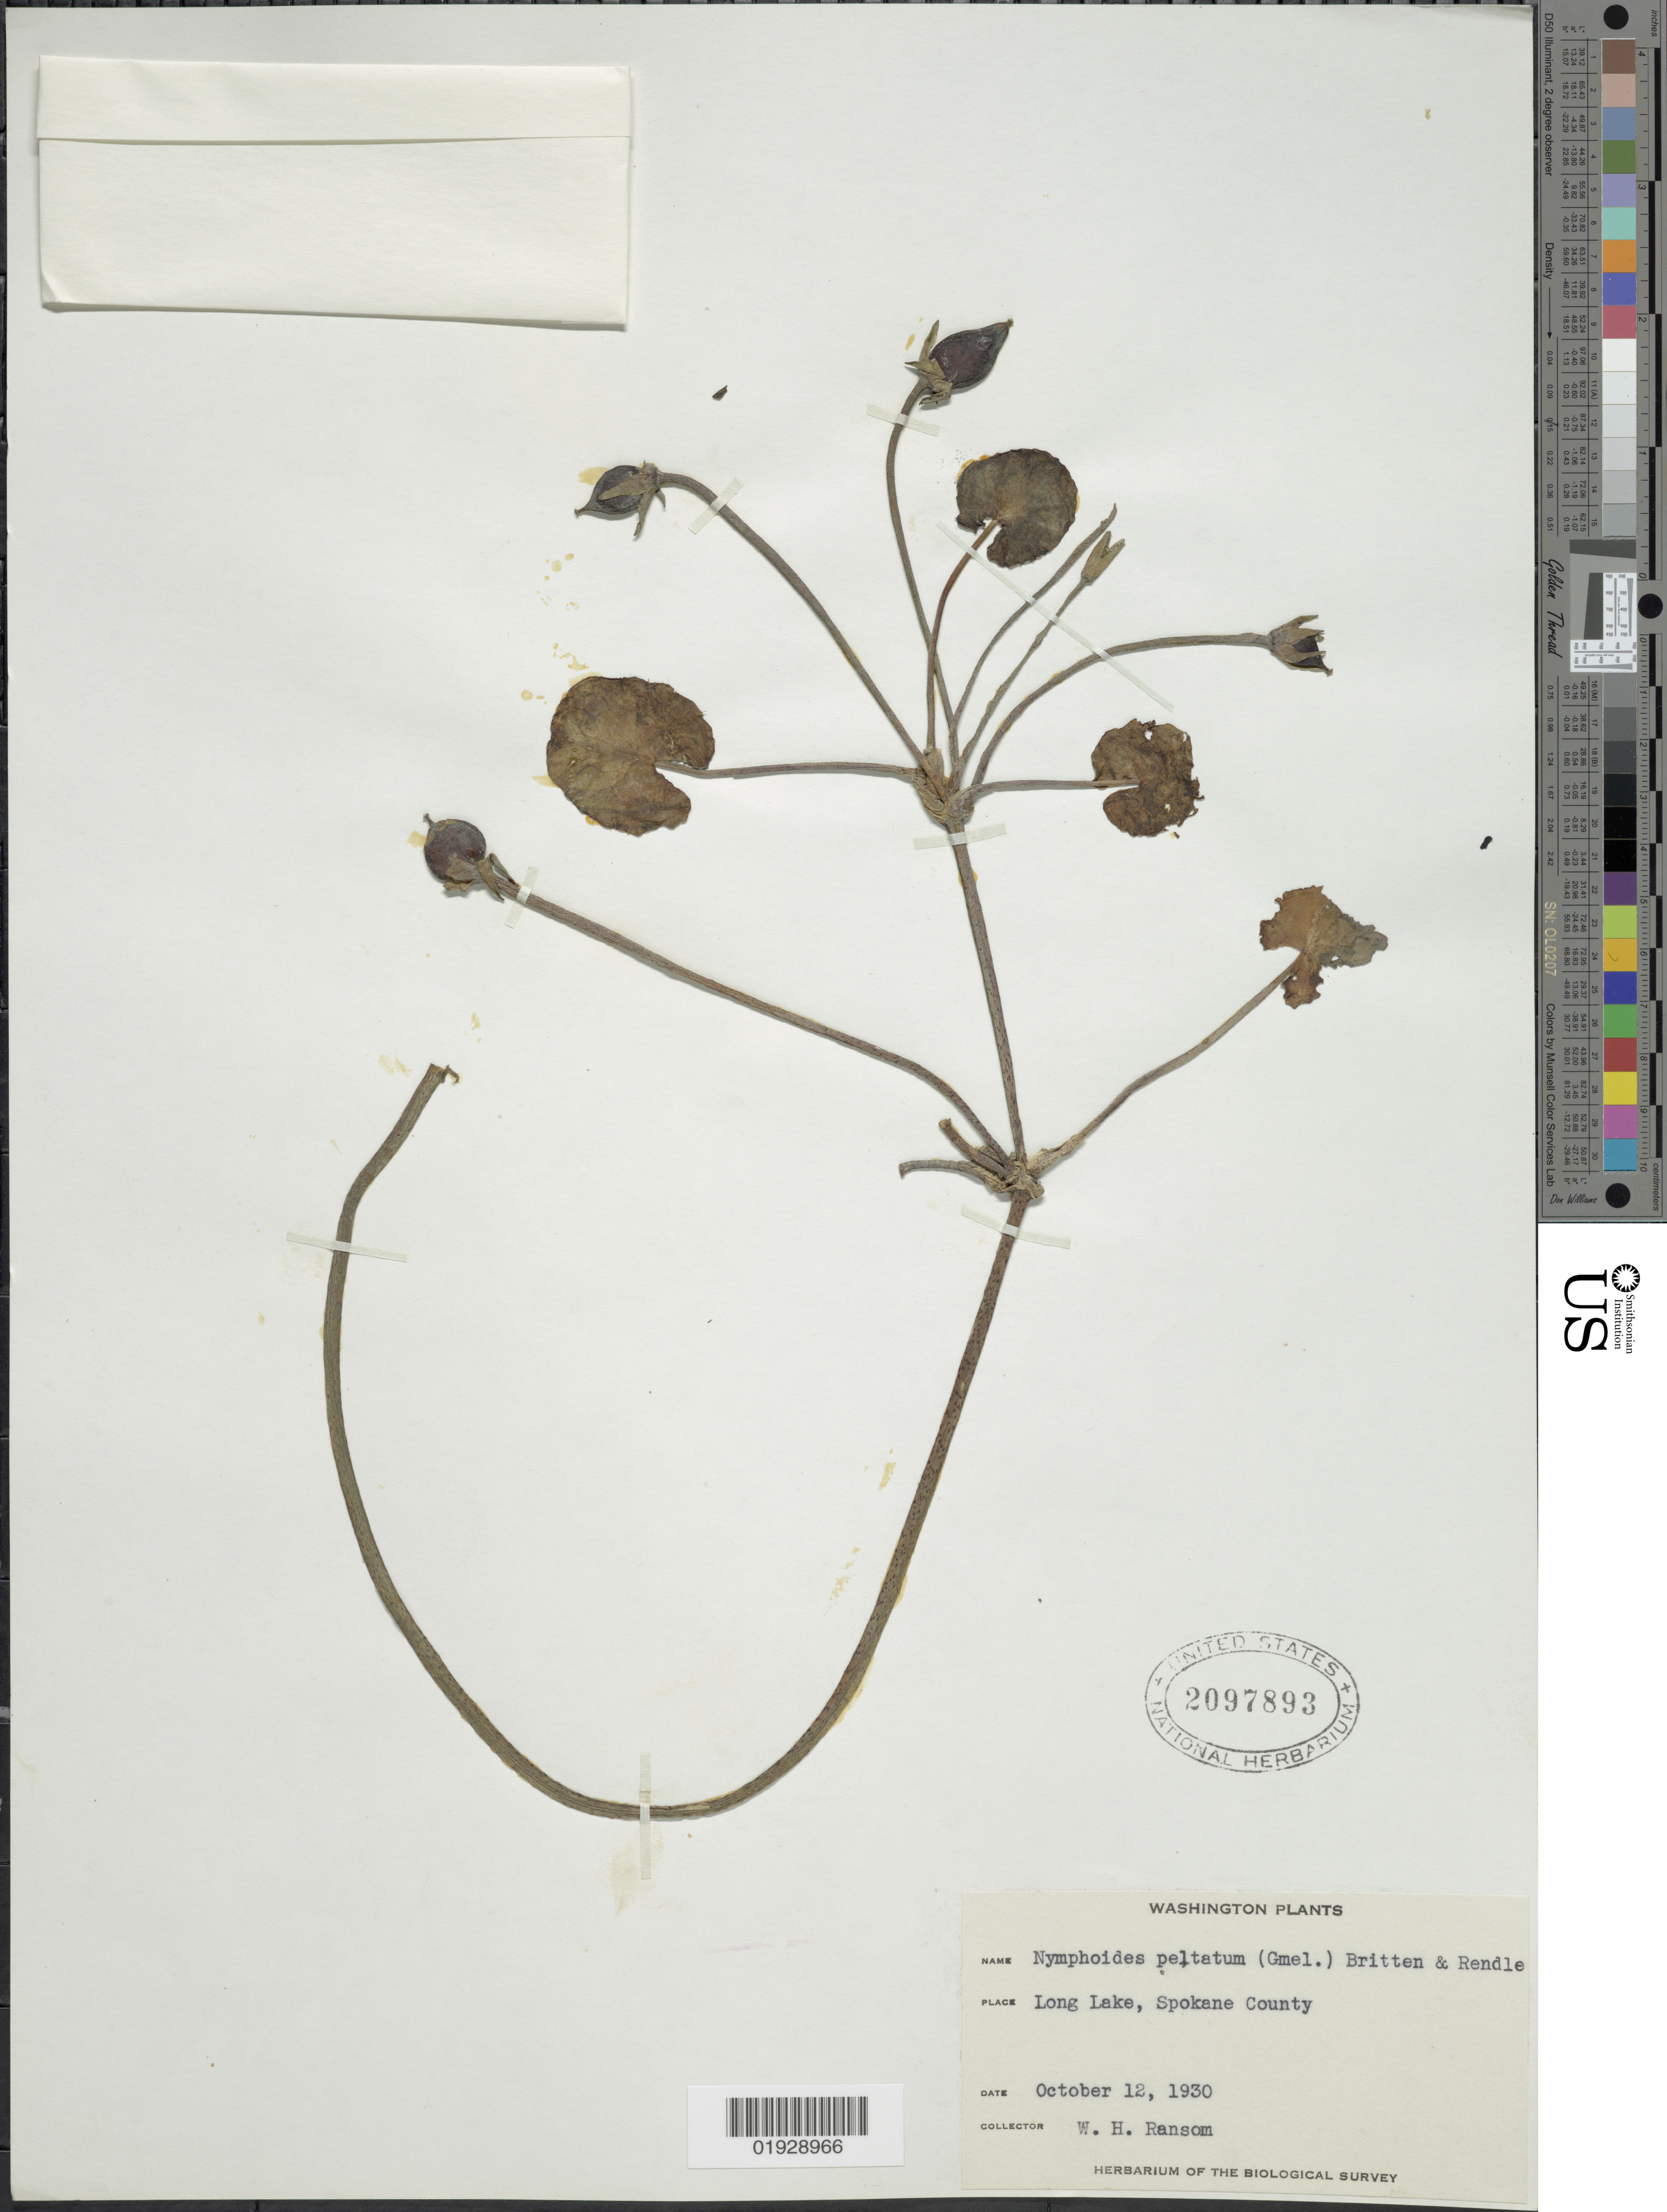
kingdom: Plantae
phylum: Tracheophyta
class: Magnoliopsida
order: Asterales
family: Menyanthaceae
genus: Nymphoides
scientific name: Nymphoides peltata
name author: (J.F. Gmel.) Britton & Rendle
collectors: W. Ransom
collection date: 1930-10-12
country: United States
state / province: Washington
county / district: Spokane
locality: Long Lake, Spokane County.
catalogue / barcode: US 2097893